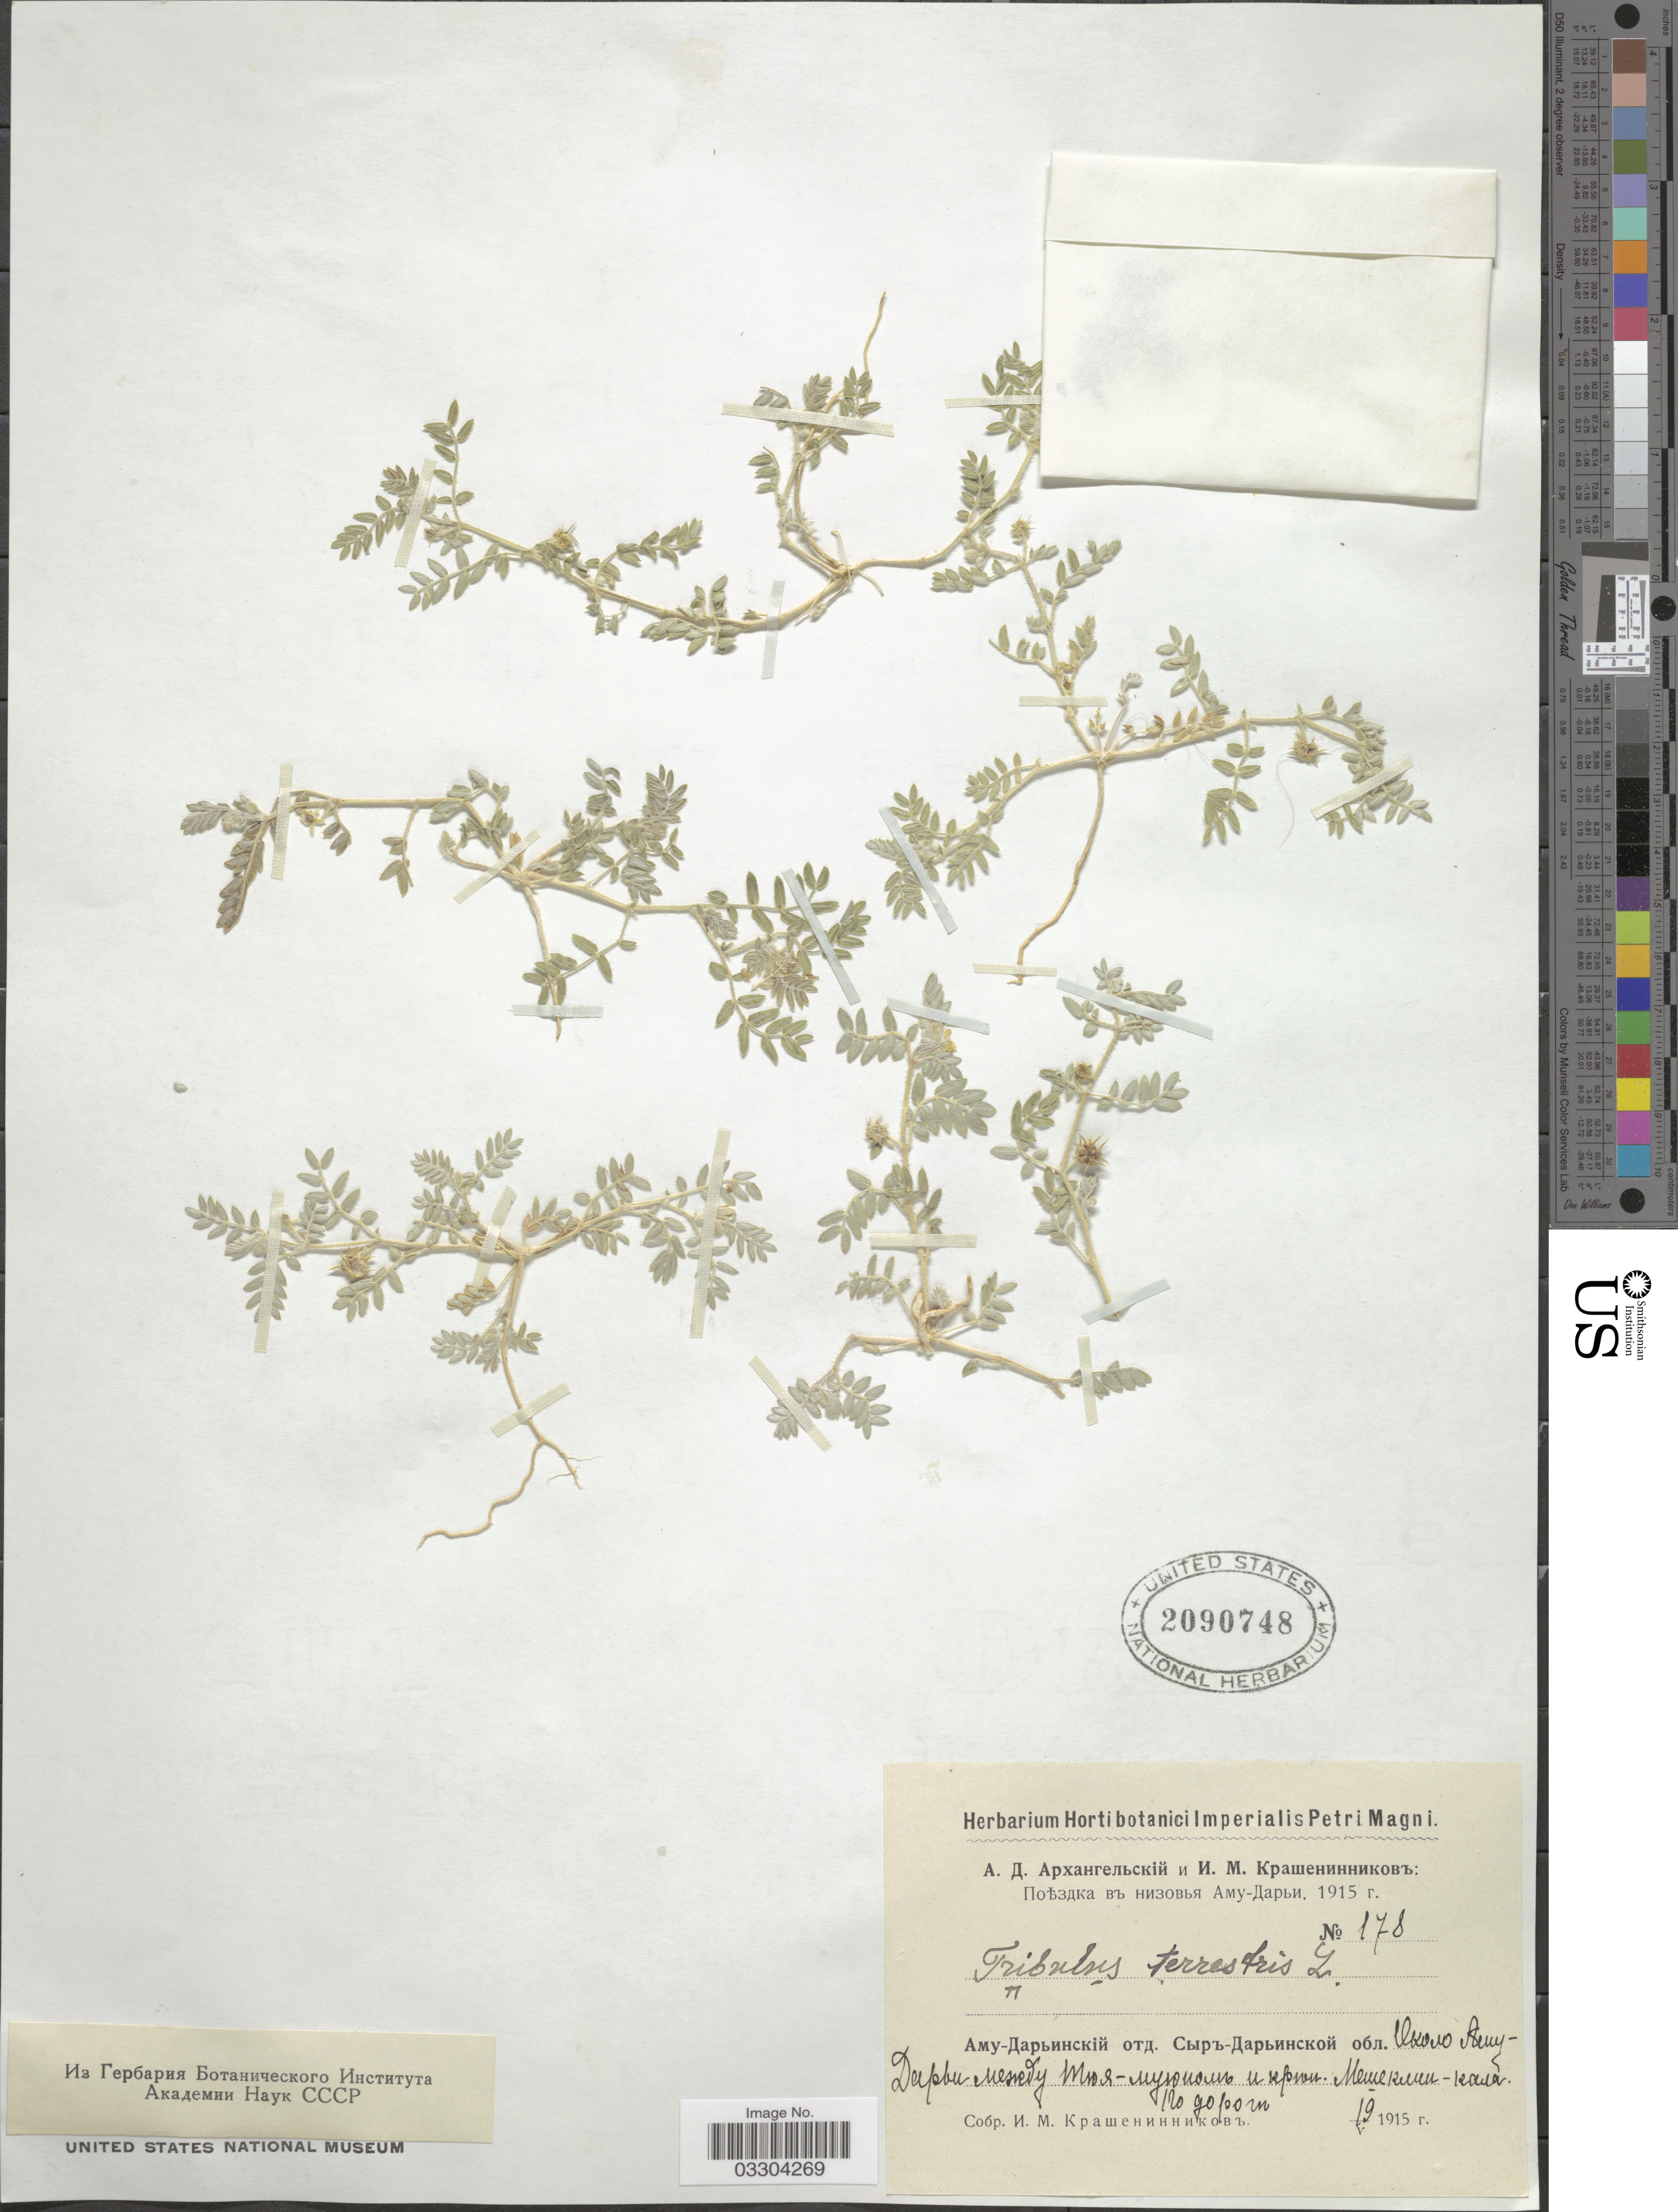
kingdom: Plantae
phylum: Tracheophyta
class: Magnoliopsida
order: Zygophyllales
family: Zygophyllaceae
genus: Tribulus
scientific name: Tribulus terrestris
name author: L.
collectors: I. Krasheninnikov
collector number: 178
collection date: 1915-05-19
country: Uzbekistan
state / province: Sirdaryo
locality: Near Amu Darya.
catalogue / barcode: US 2090748